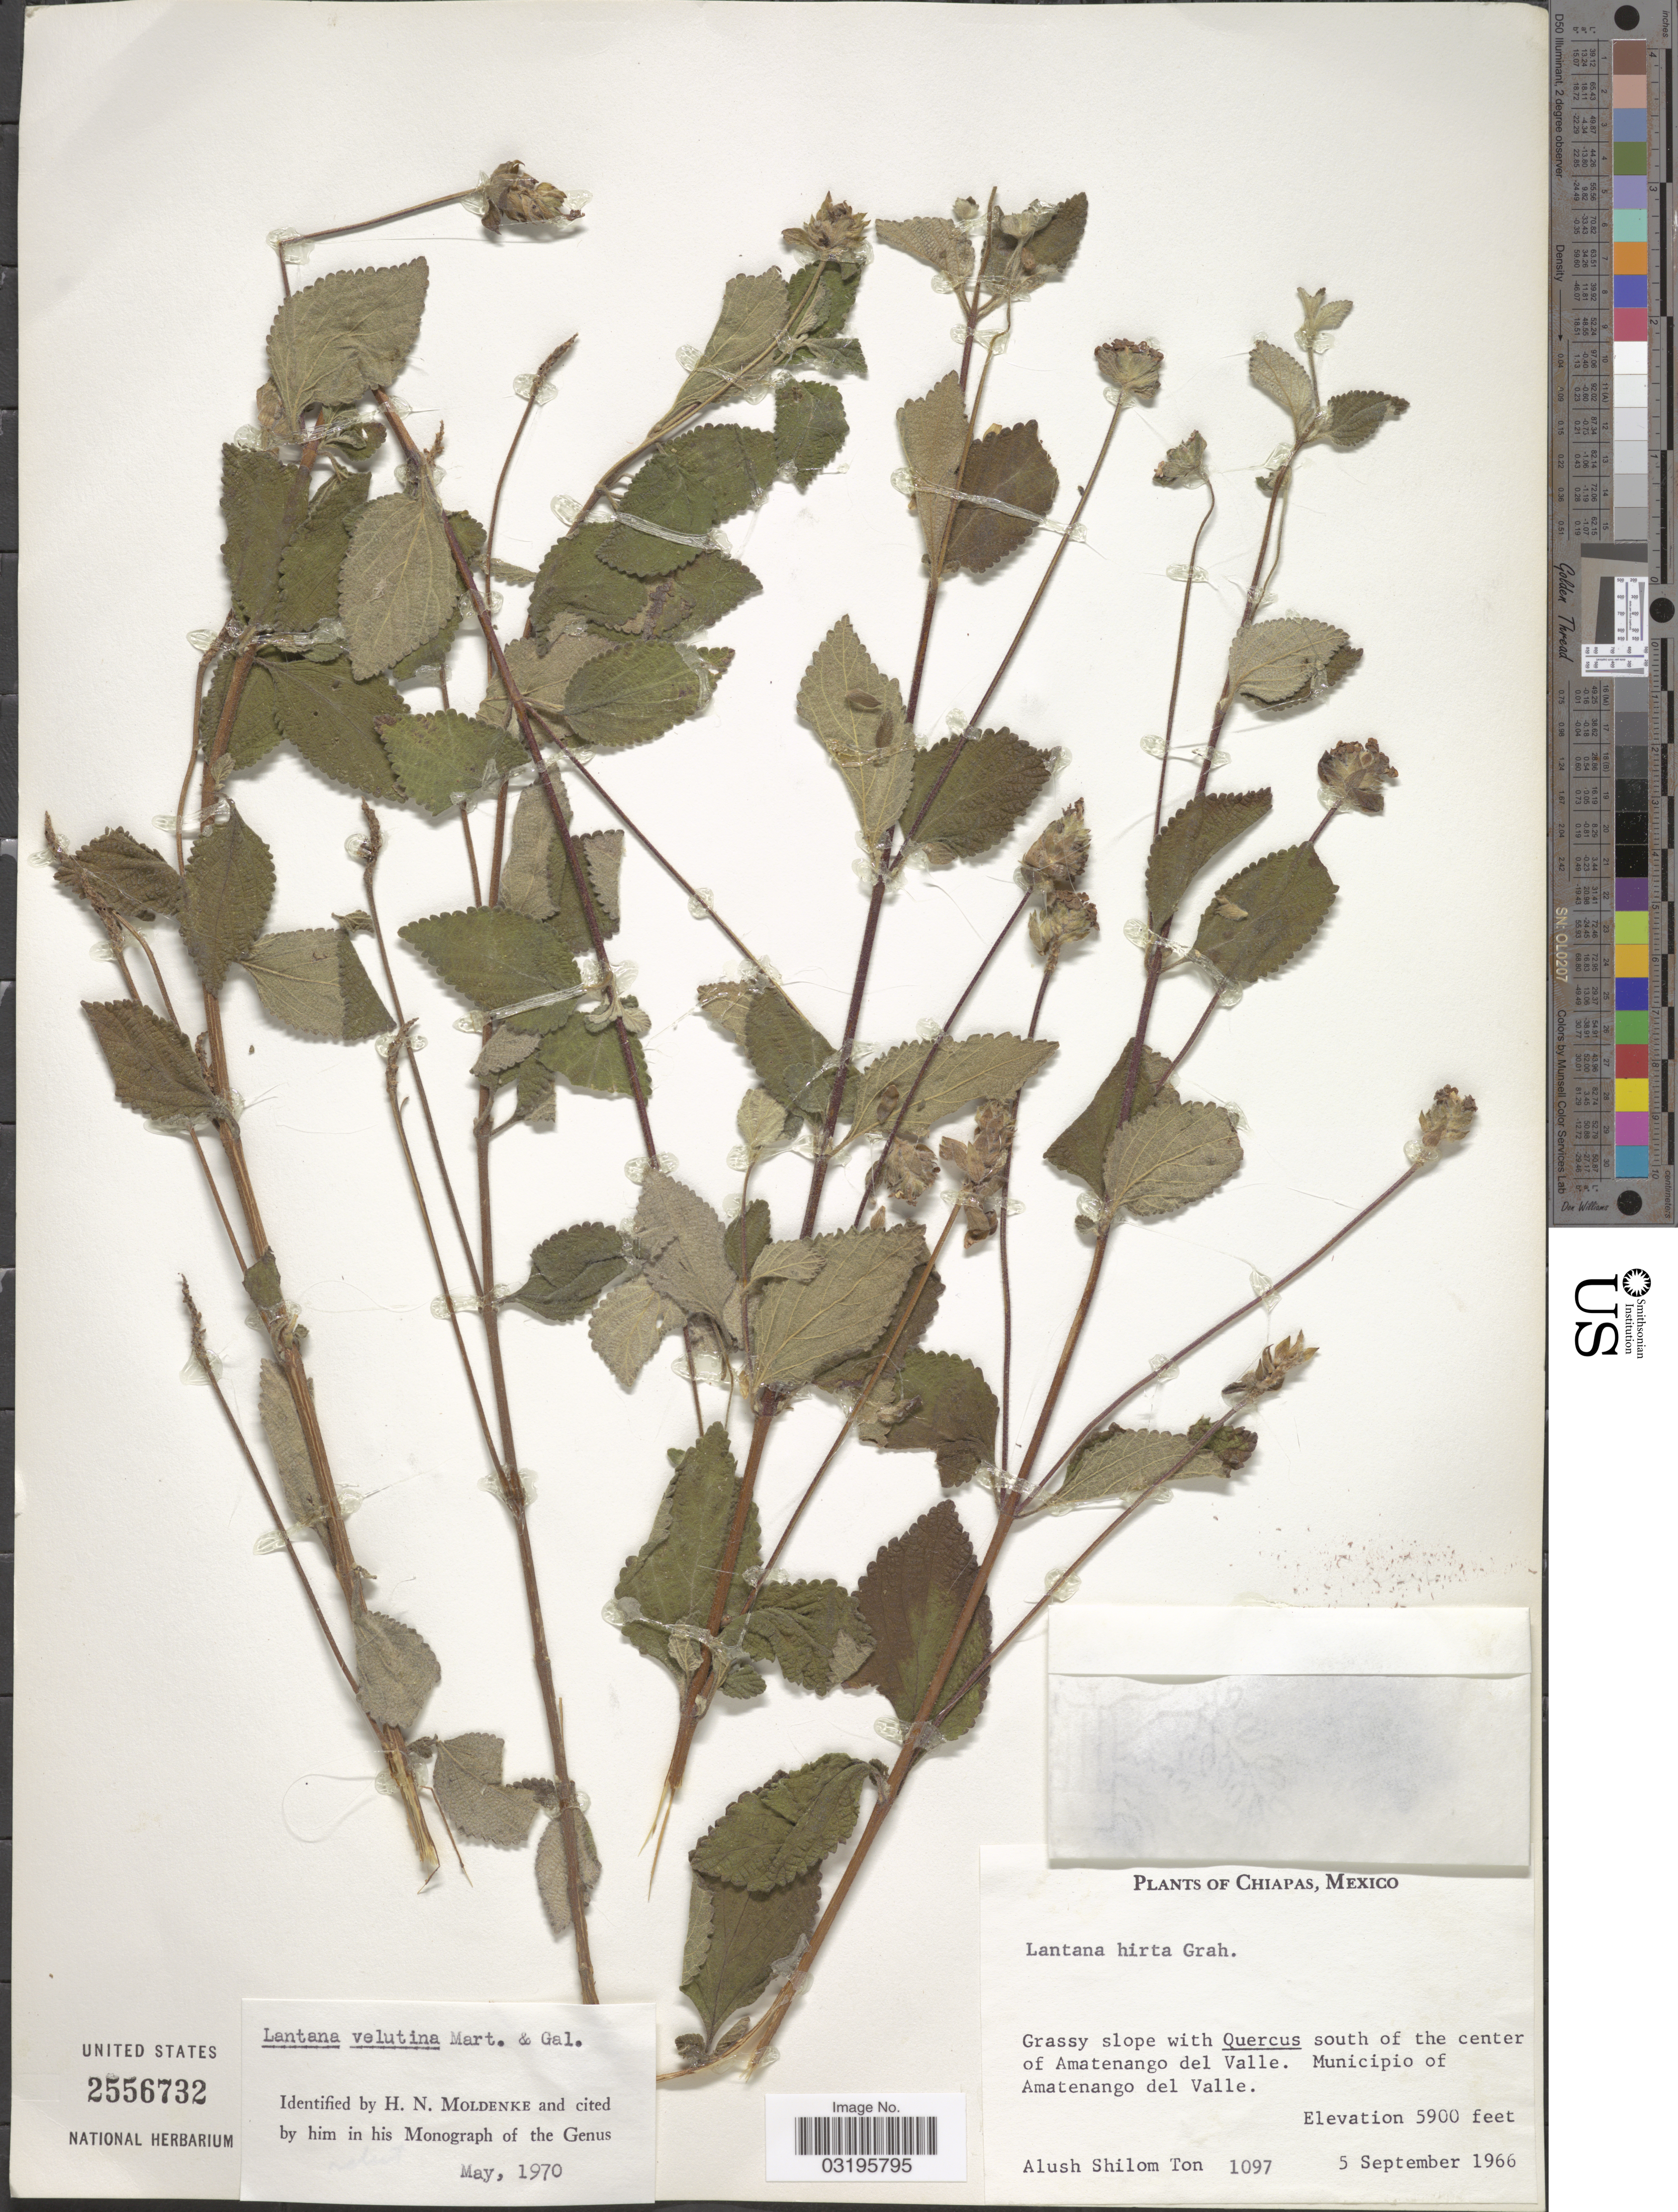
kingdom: Plantae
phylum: Tracheophyta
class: Magnoliopsida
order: Lamiales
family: Verbenaceae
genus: Lantana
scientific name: Lantana velutina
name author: M. Martens & Galeotti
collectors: A. S. Ton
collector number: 1097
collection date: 1966-09-05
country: Mexico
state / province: Chiapas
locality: South of the center of Amatenango del Valle. Municipio of Amatenango del Valle.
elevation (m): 1798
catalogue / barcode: US 2556732